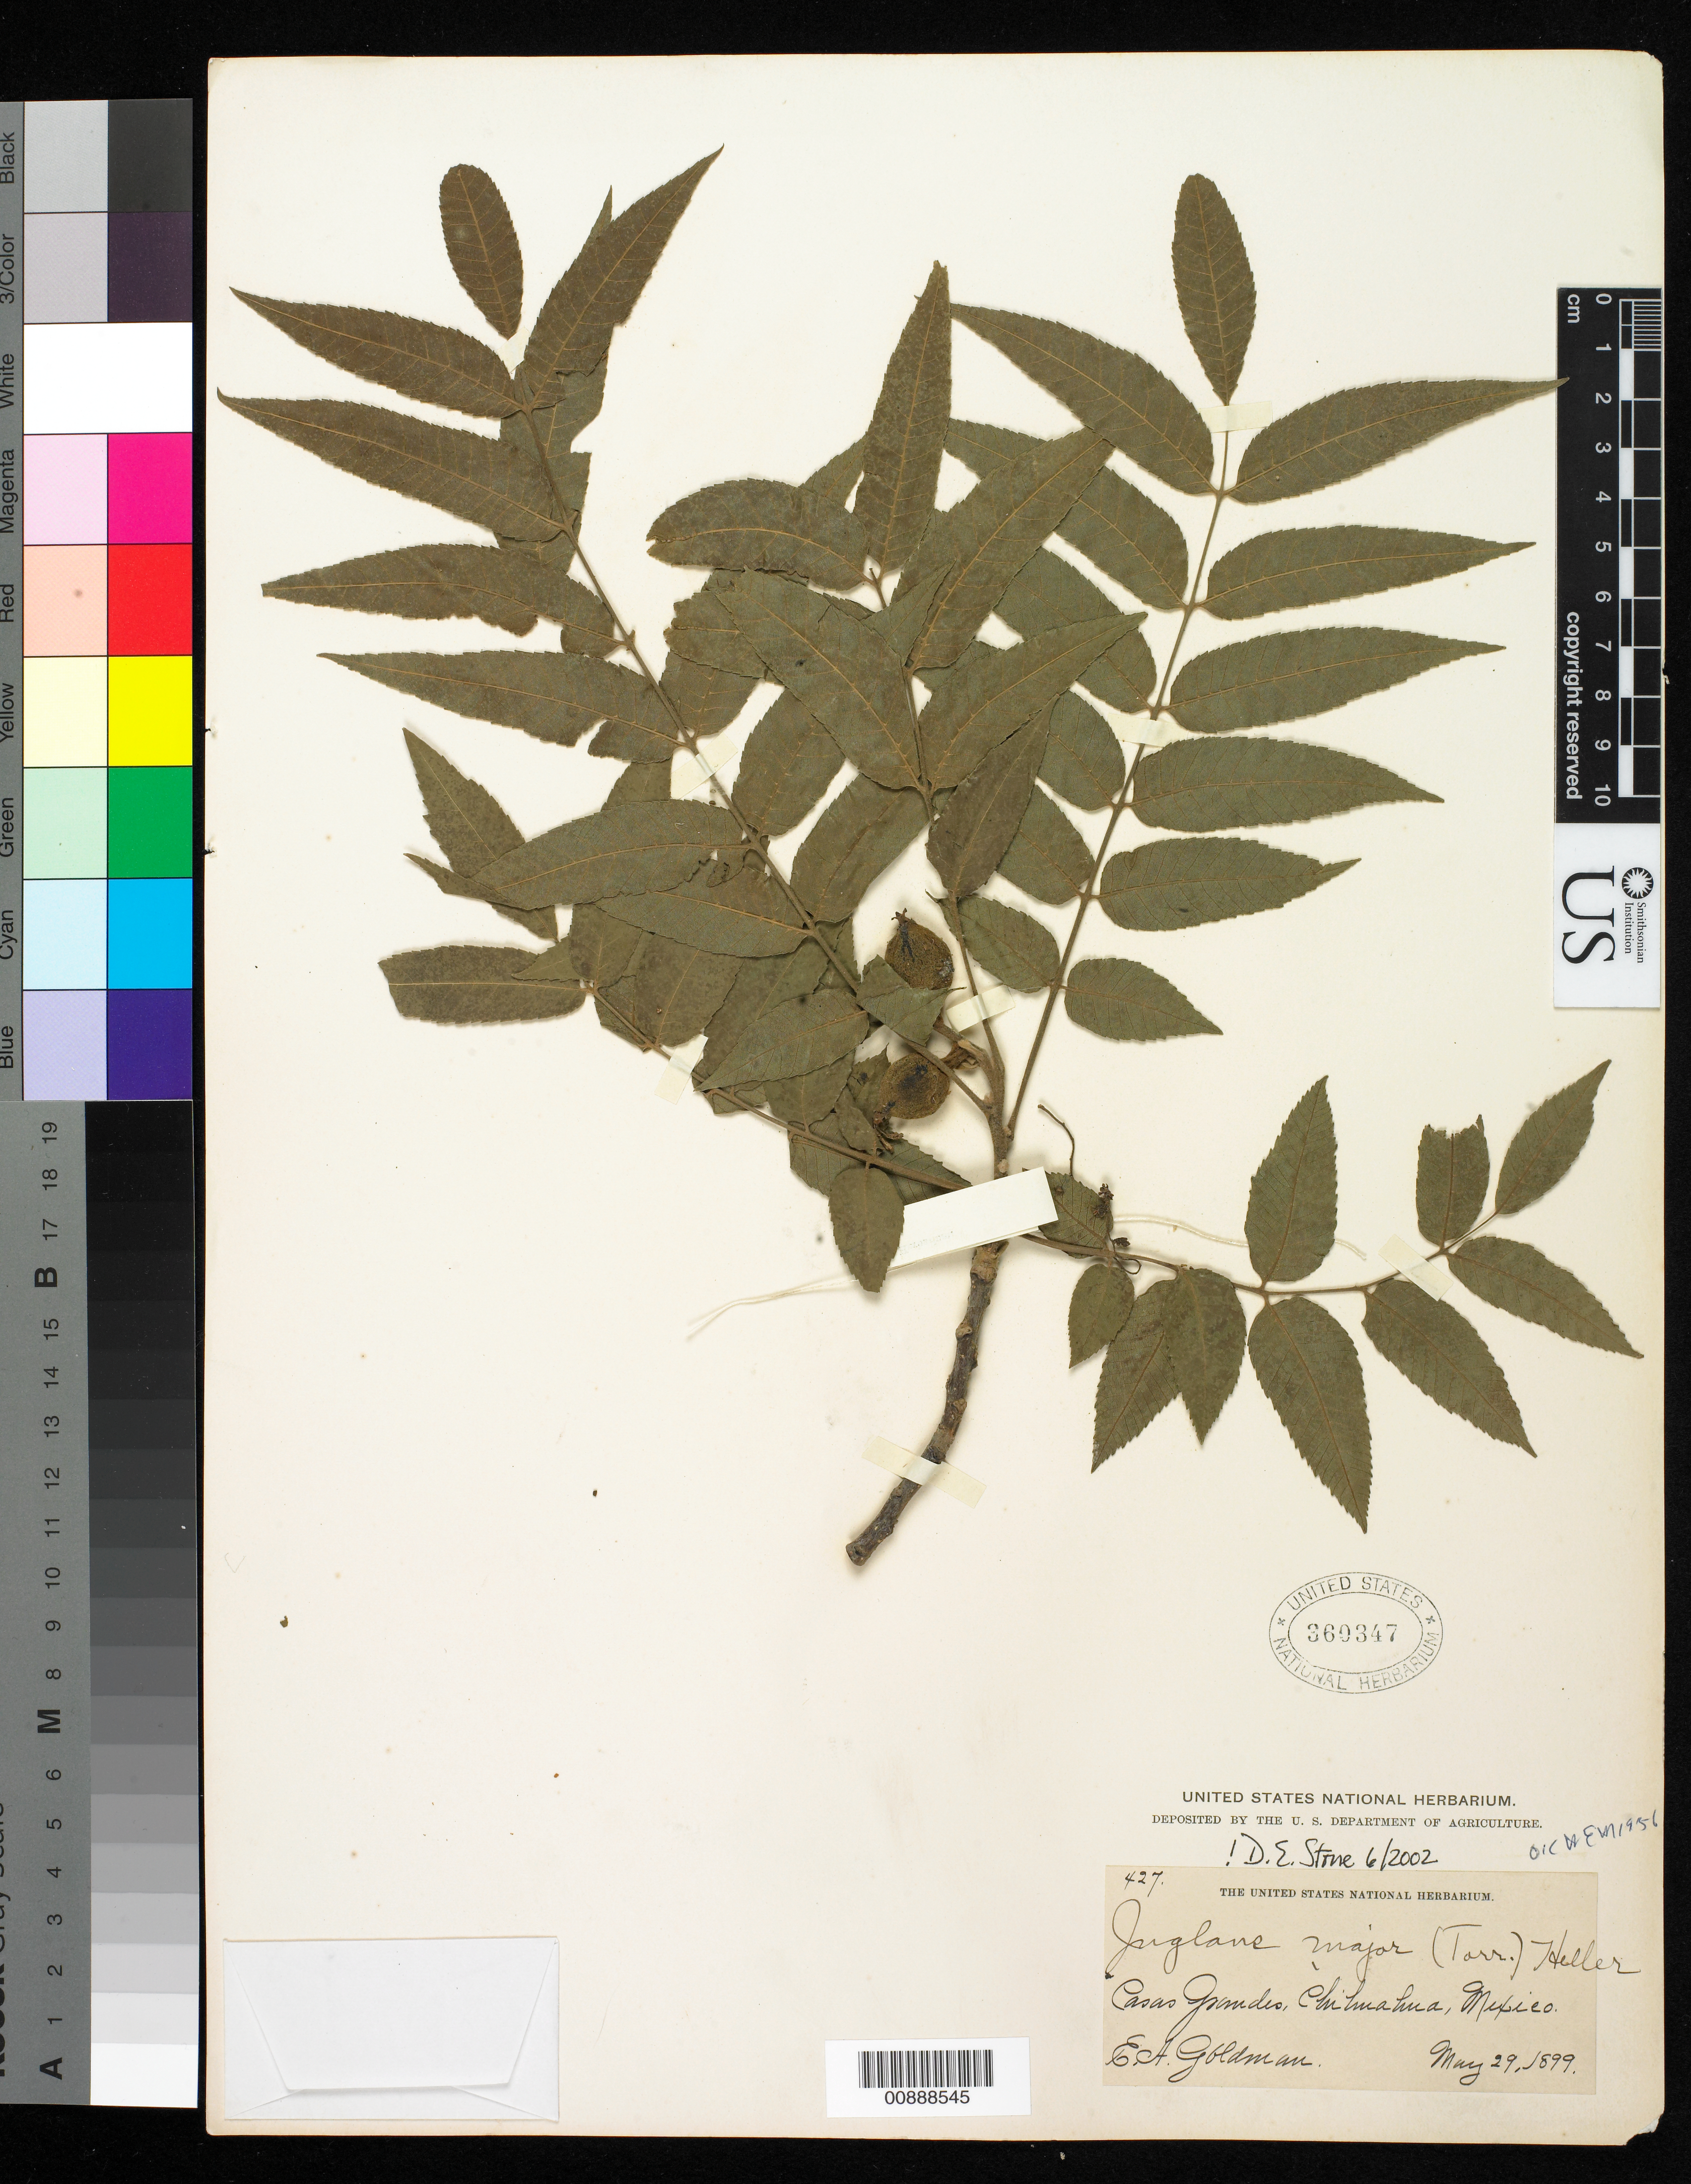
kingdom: Plantae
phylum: Tracheophyta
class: Magnoliopsida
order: Fagales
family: Juglandaceae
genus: Juglans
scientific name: Juglans major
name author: (Torr.) A. Heller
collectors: E. A. Goldman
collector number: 427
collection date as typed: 29 May 1899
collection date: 1899-05-29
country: Mexico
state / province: Chihuahua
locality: Casas Grandes, Chihuahua.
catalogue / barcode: US 360347